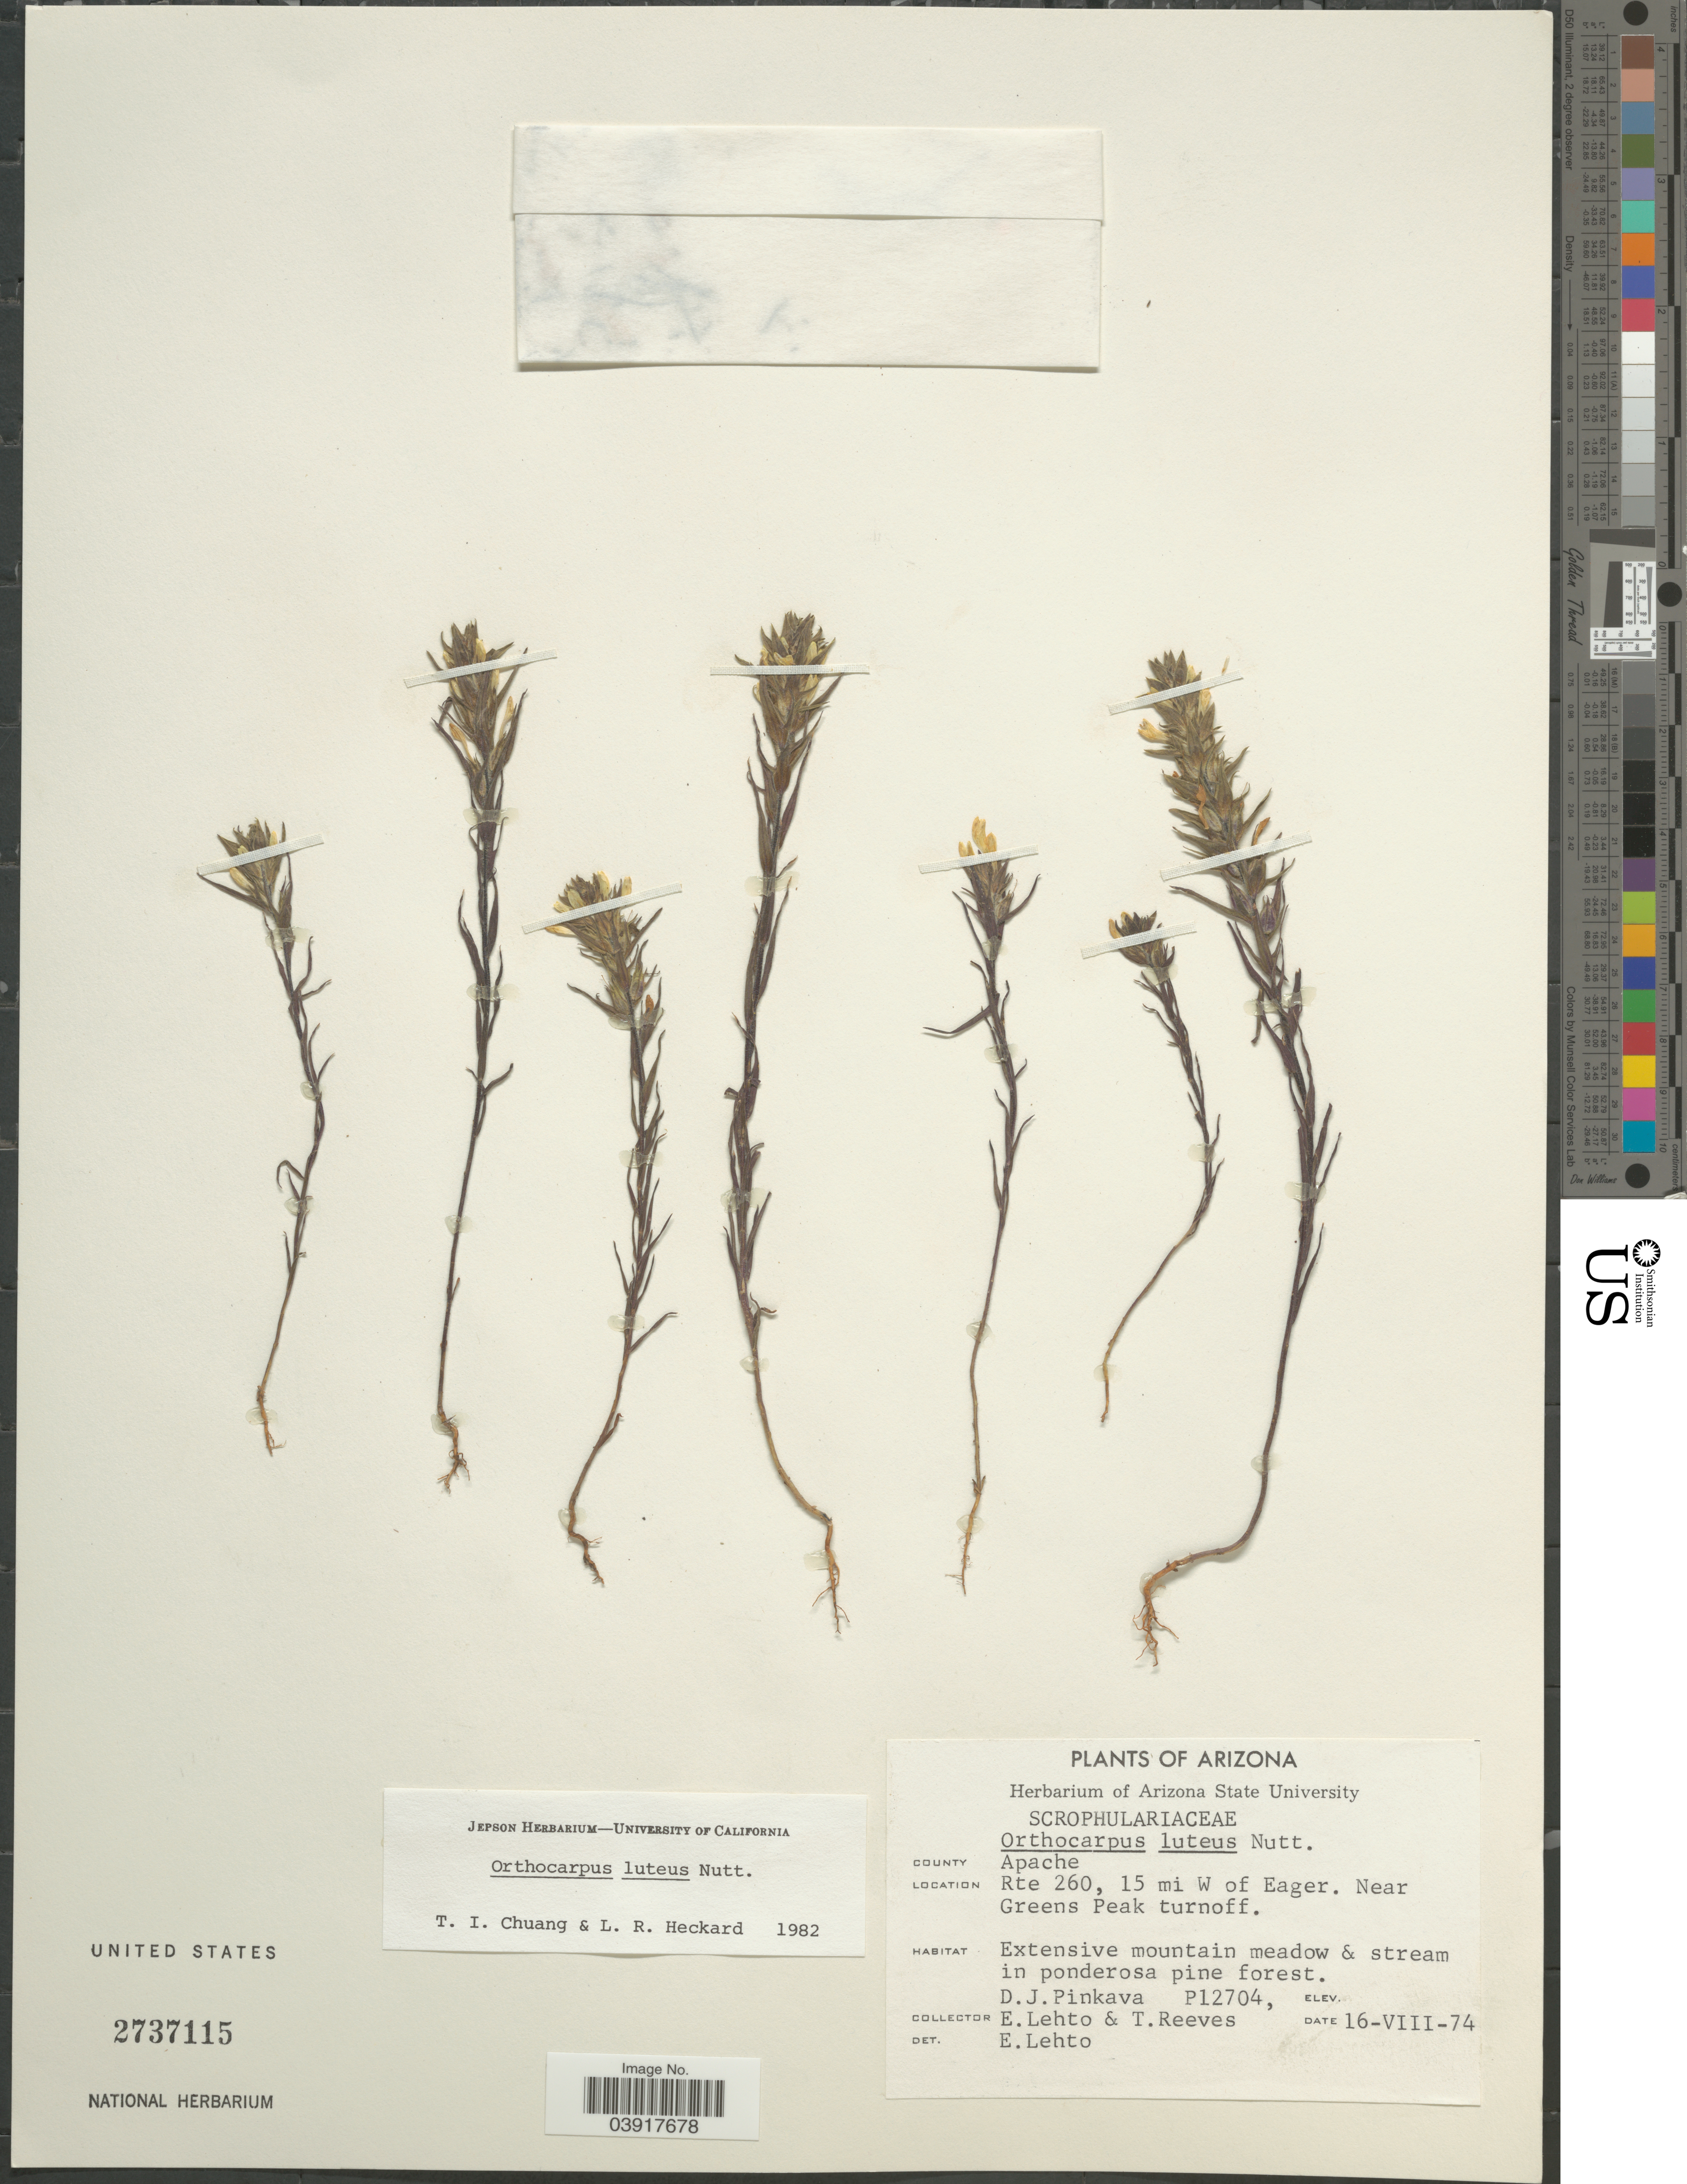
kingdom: Plantae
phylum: Tracheophyta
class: Magnoliopsida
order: Lamiales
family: Orobanchaceae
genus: Orthocarpus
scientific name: Orthocarpus luteus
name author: Nutt.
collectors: D. J. Pinkava, E. Lehto & T. Reeves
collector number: P12704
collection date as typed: Transcribed d/m/y: 16/8/74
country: United States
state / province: Arizona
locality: County Apache. Rte 260, 15 mi W of Eager. Near Greens Peak turnoff.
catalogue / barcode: US 2737115